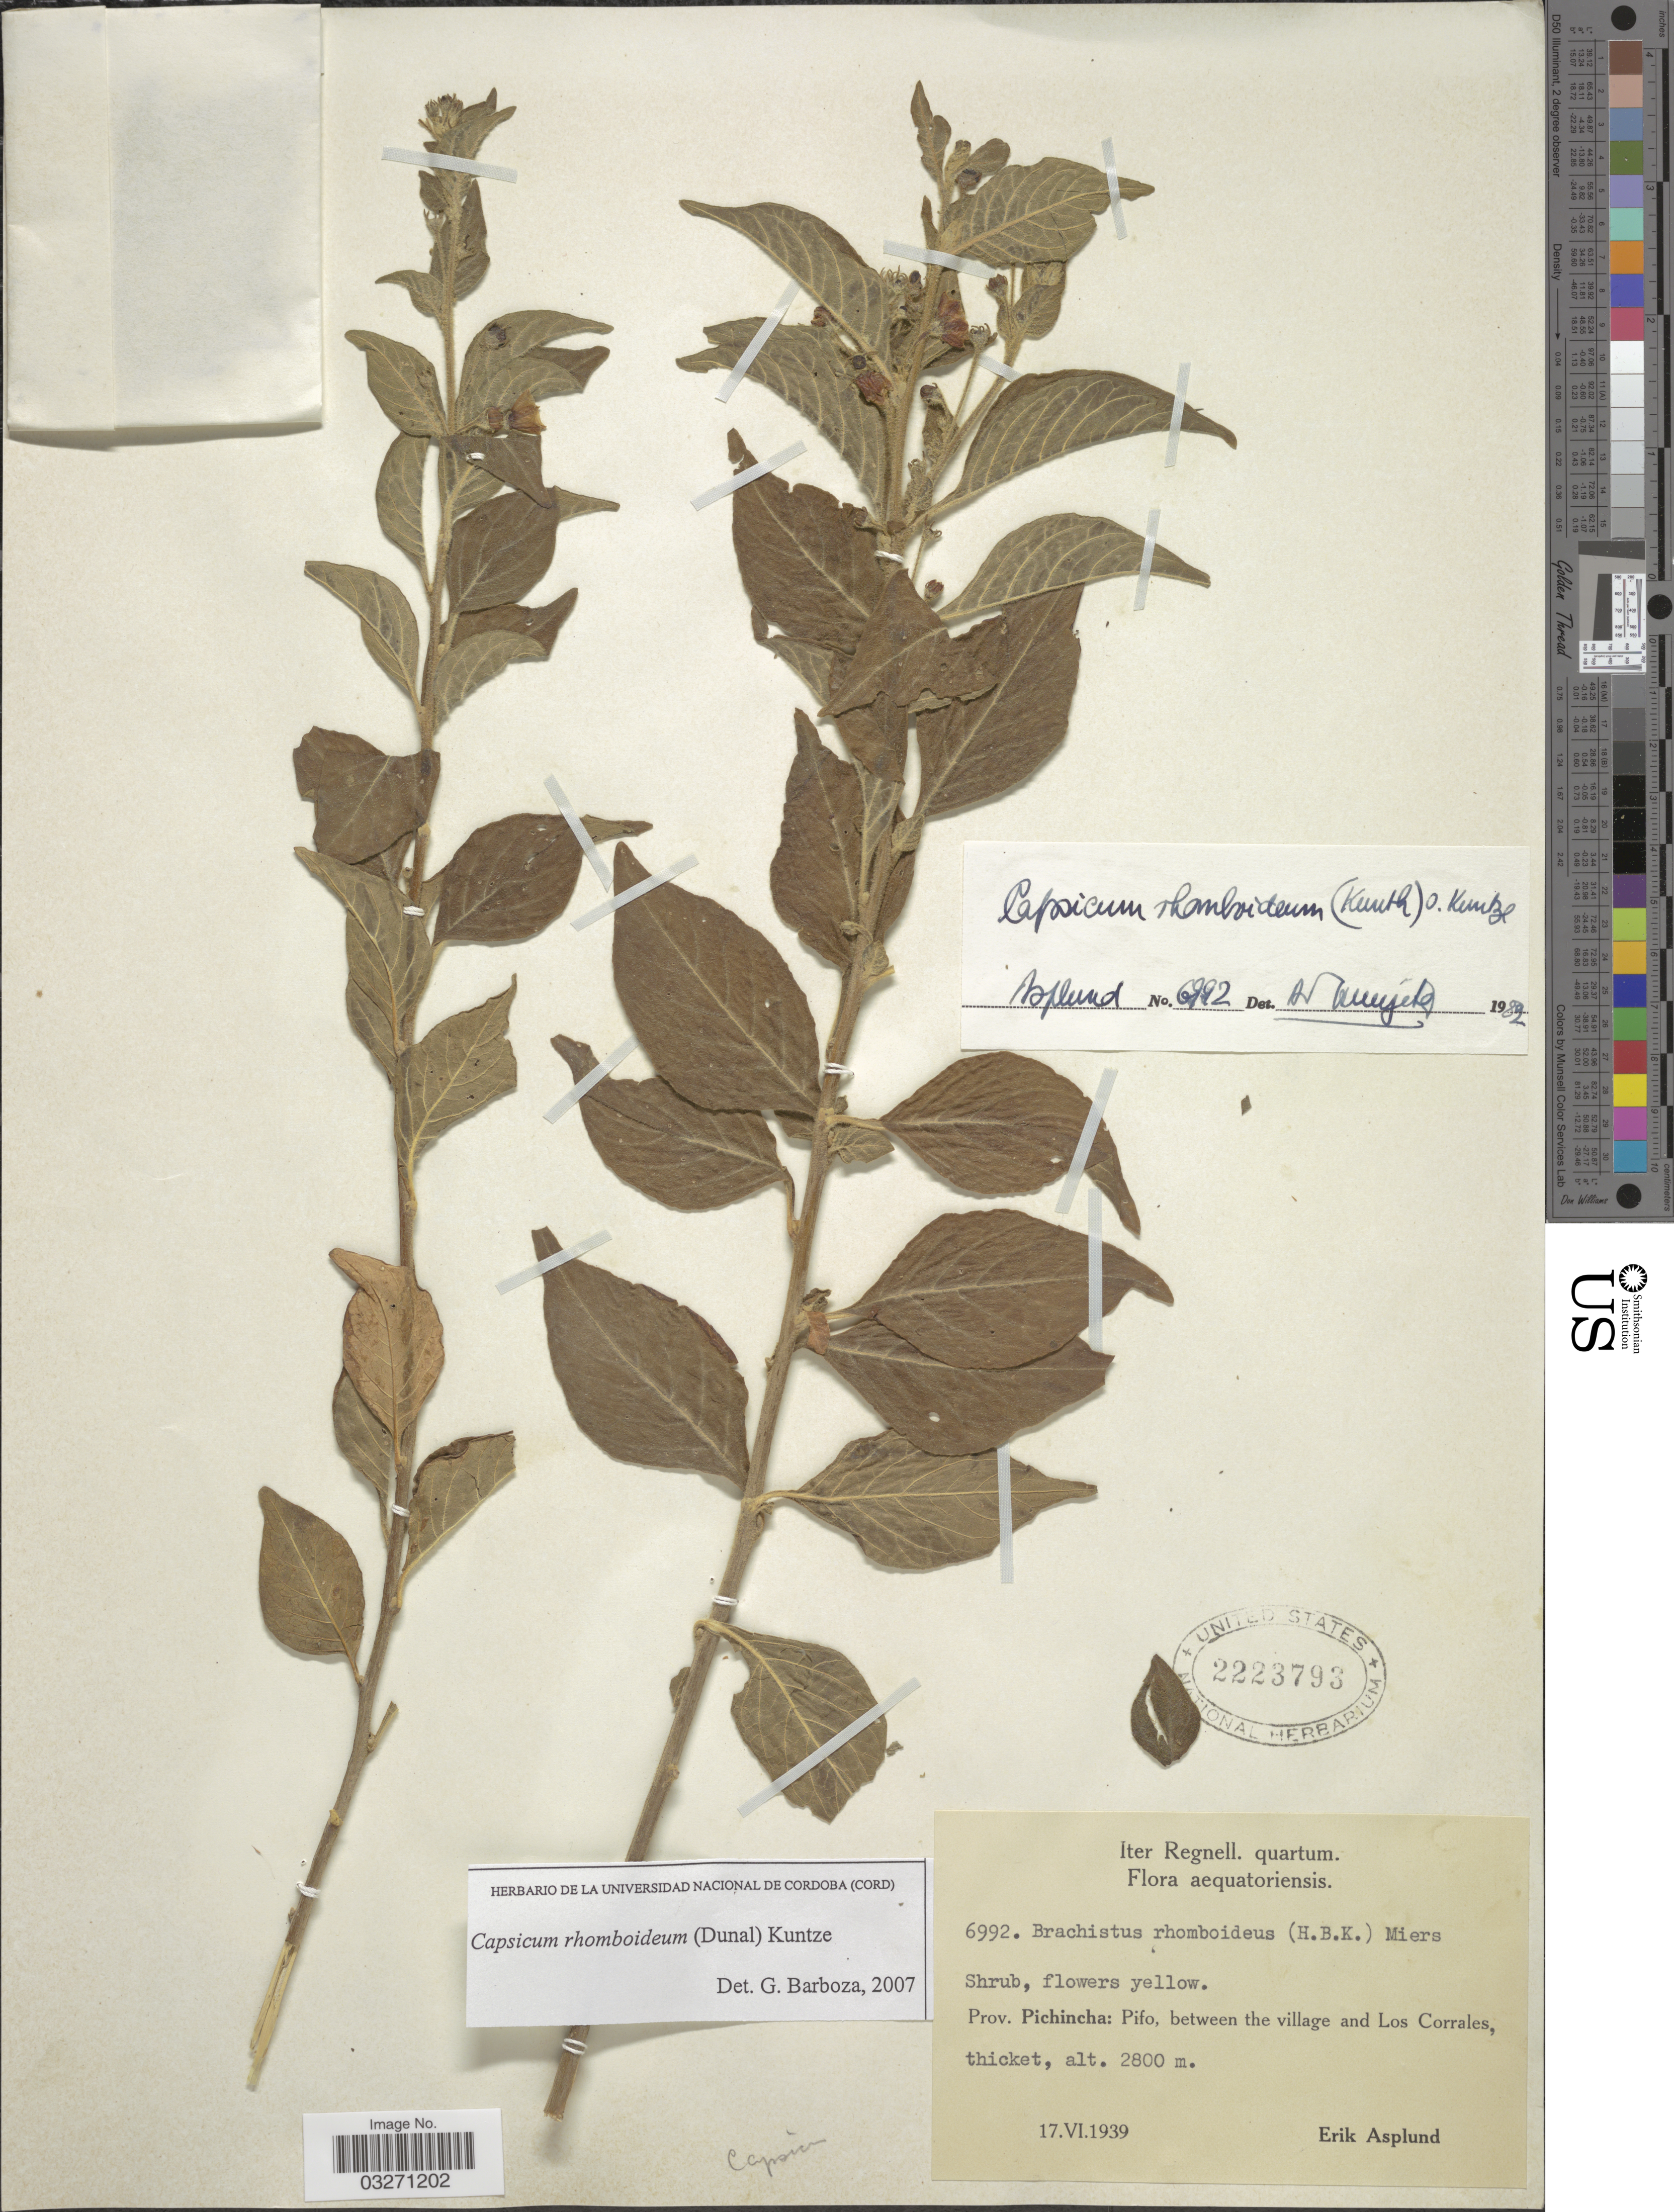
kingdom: Plantae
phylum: Tracheophyta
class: Magnoliopsida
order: Solanales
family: Solanaceae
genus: Capsicum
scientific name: Capsicum rhomboideum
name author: (Humb. & Bonpl. ex Dunal) Kuntze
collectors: E. Asplund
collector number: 6992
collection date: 1939-06-17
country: Ecuador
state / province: Pichincha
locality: Pifo, between the village and Los Corrales.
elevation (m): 2800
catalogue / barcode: US 2223793